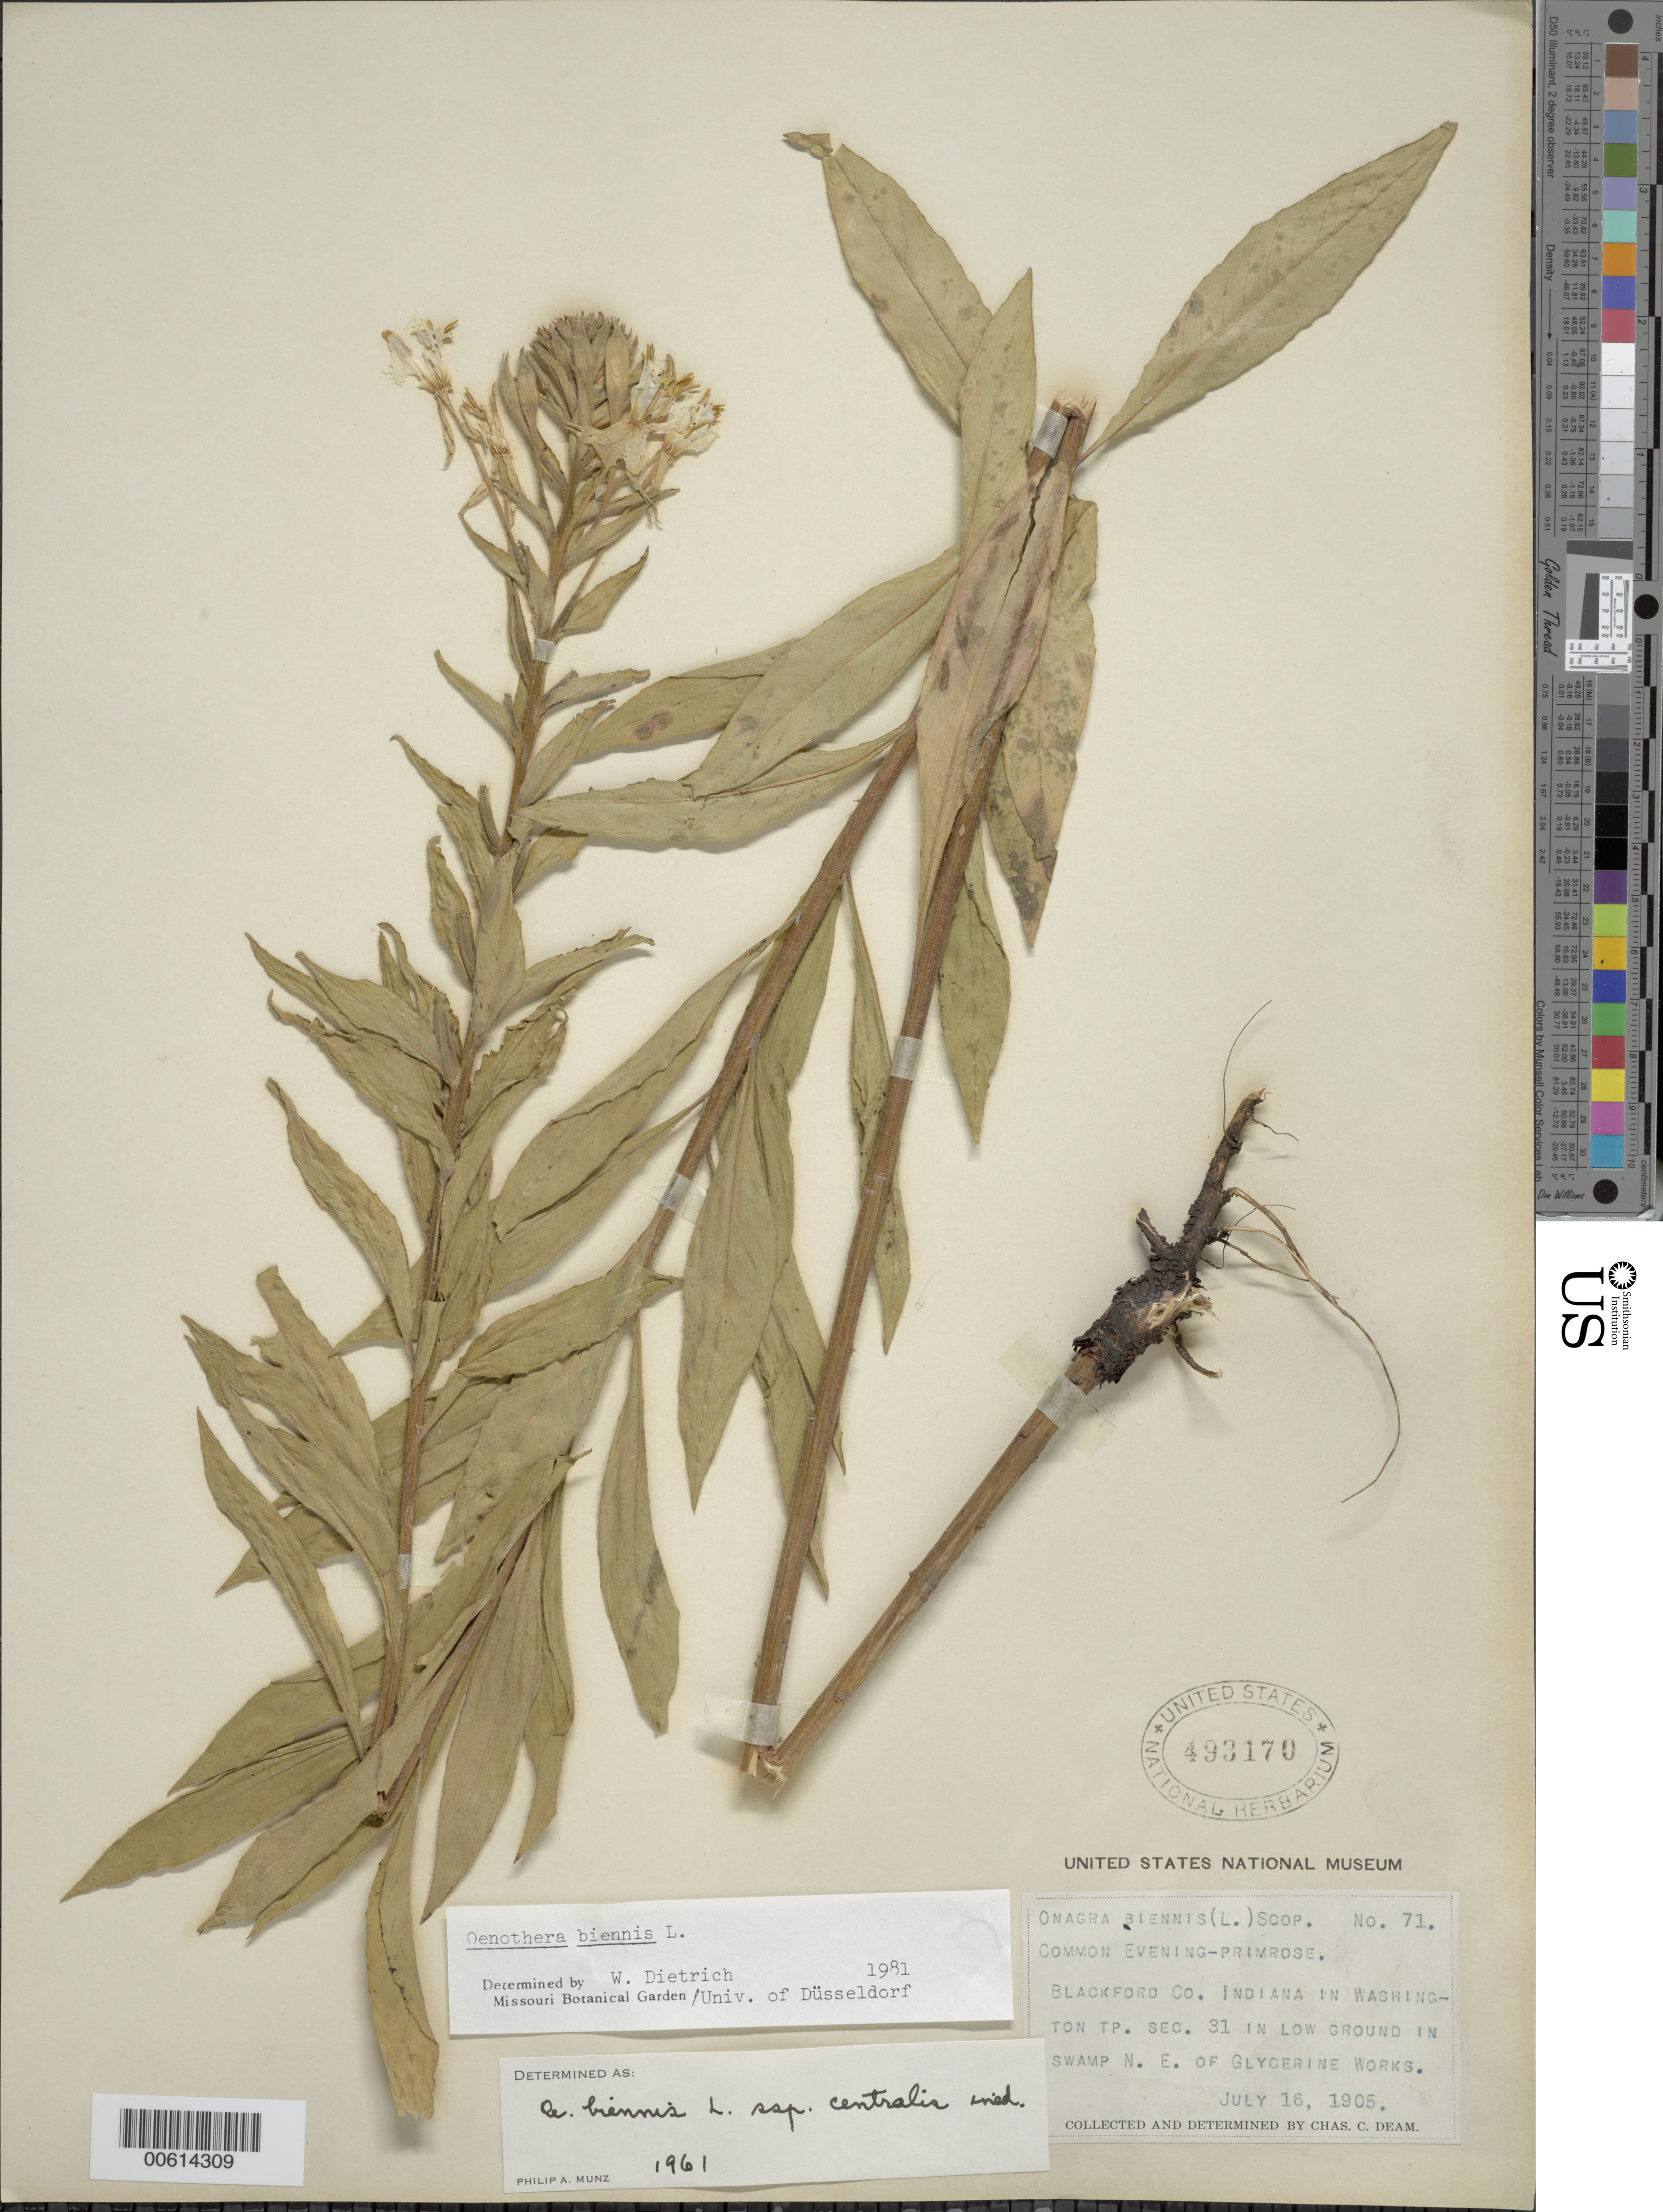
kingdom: Plantae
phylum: Tracheophyta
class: Magnoliopsida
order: Myrtales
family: Onagraceae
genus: Oenothera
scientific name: Oenothera biennis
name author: L.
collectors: C. C. Deam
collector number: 71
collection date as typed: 16 Jul 1905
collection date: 1905-07-16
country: United States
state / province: Indiana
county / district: Blackford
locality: In Washington Tp. Sect 31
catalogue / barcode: US 493170